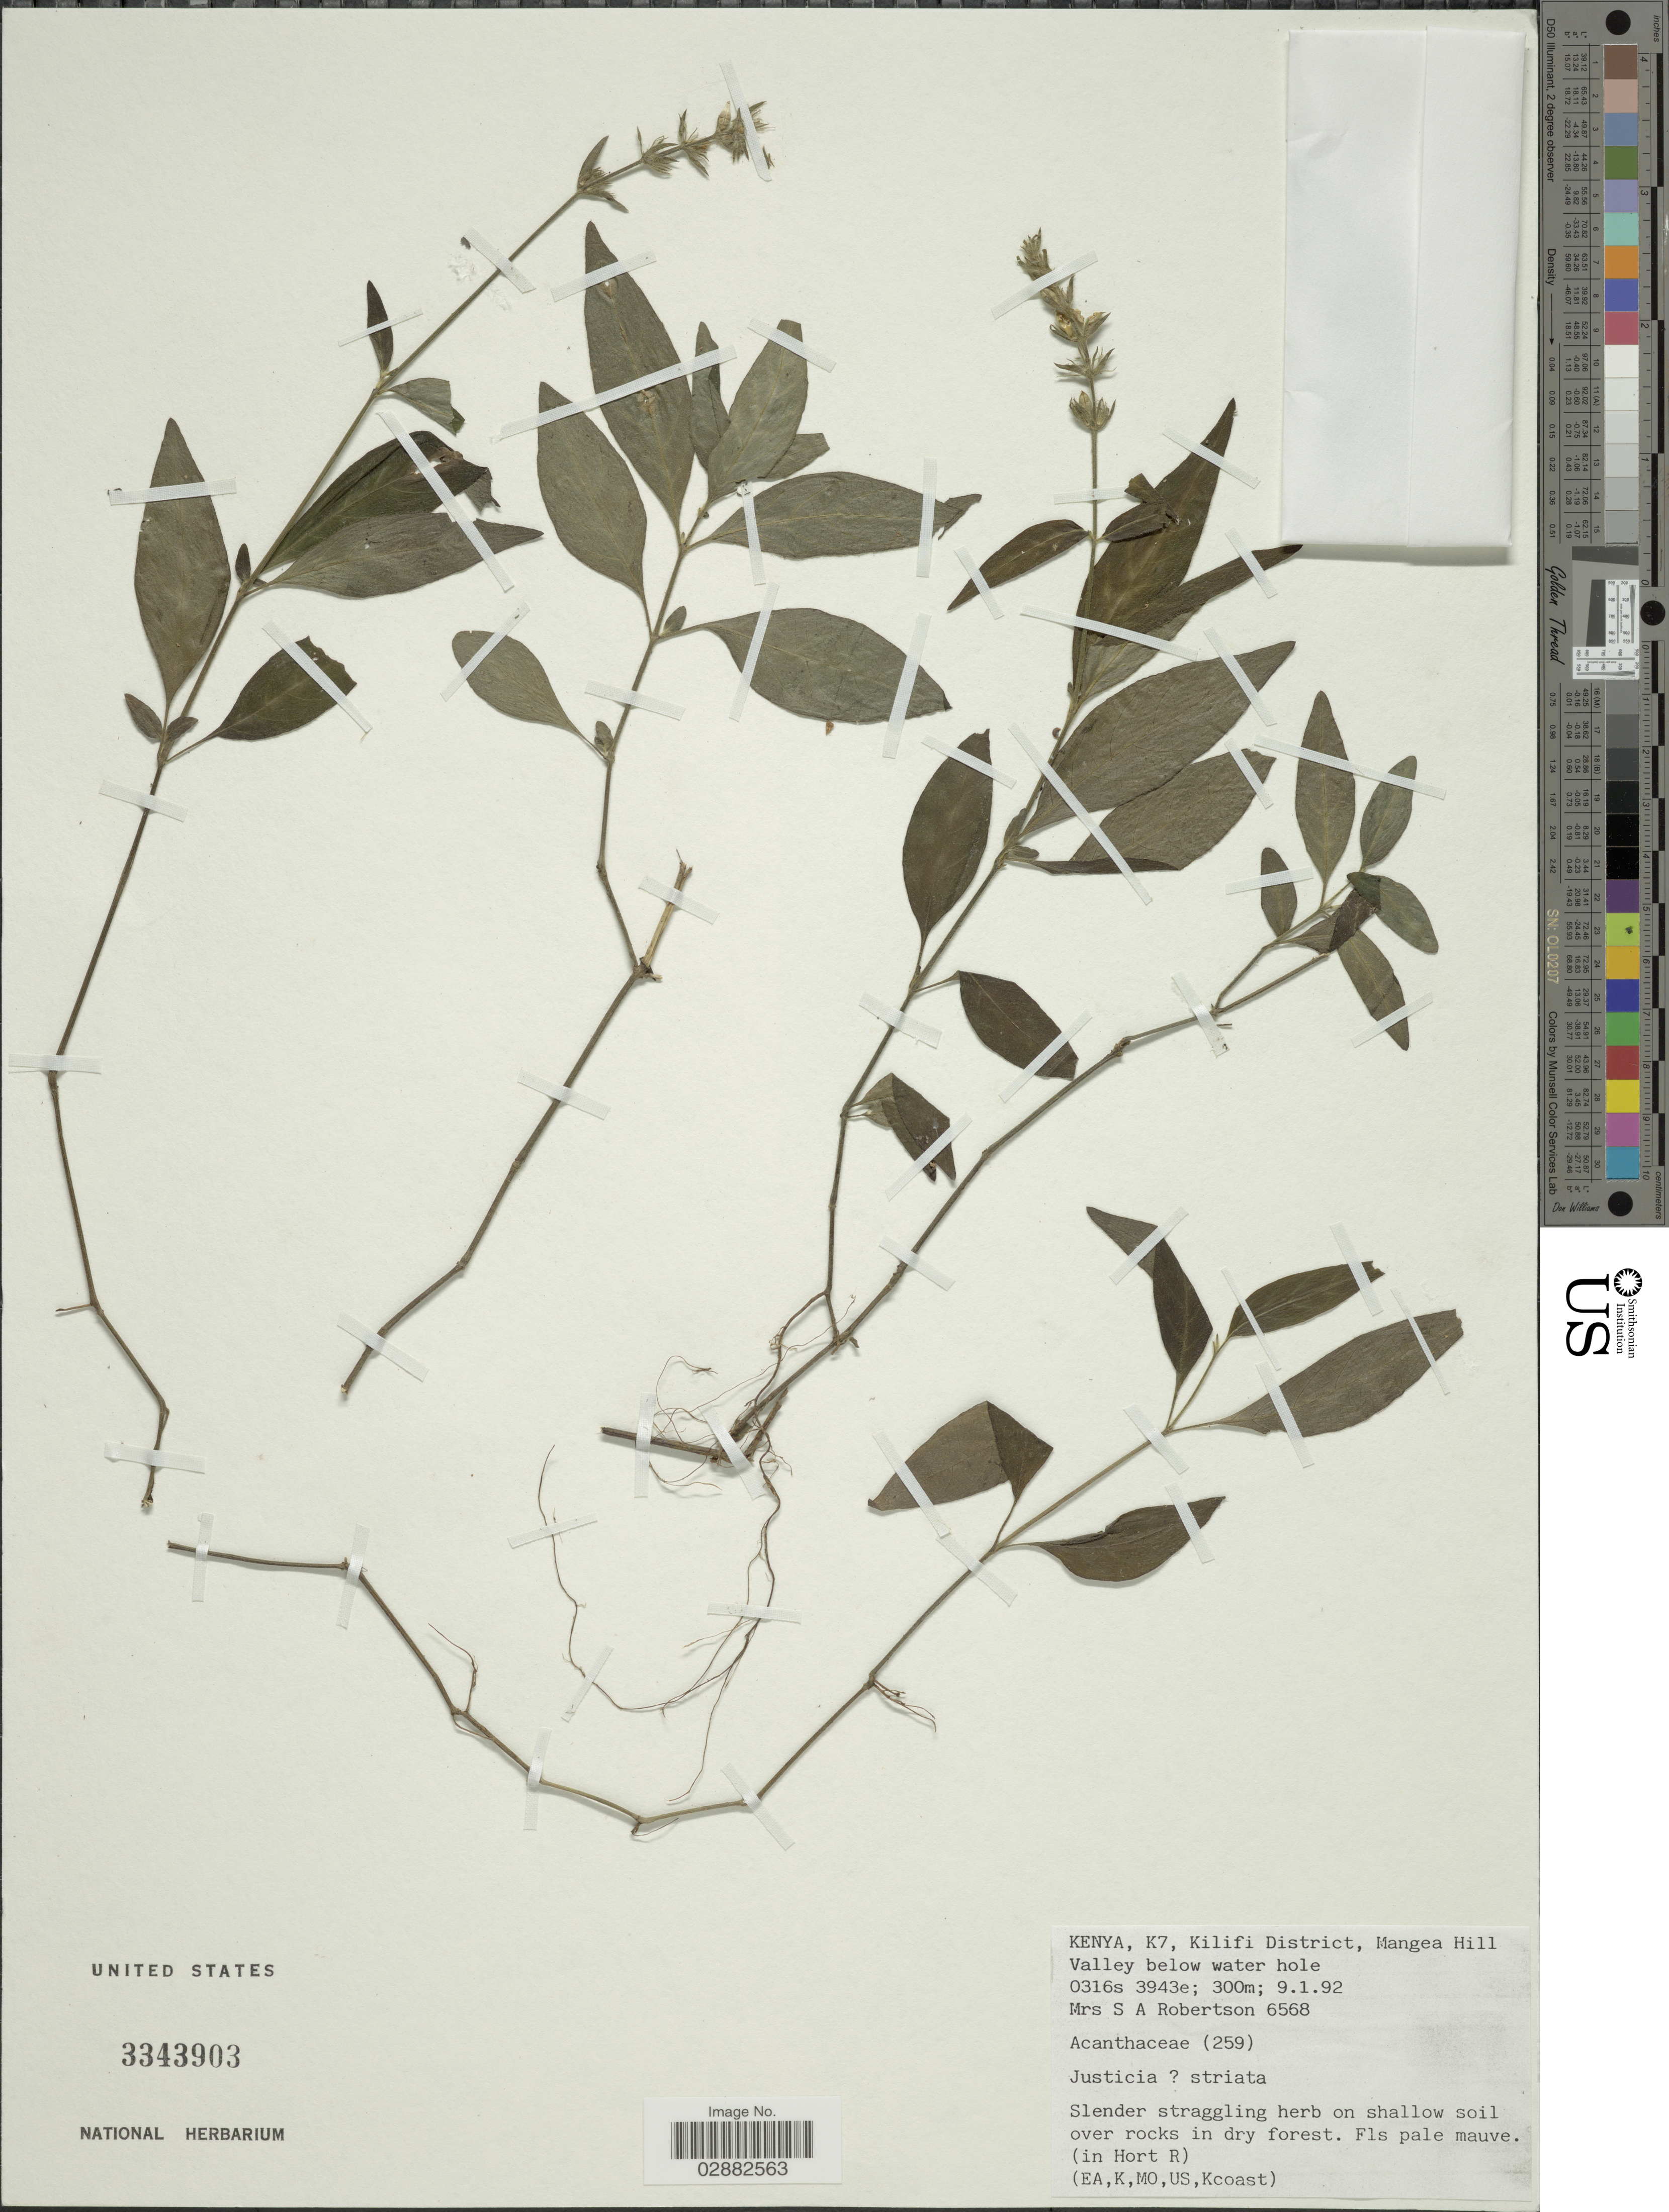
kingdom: Plantae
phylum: Tracheophyta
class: Magnoliopsida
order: Lamiales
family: Acanthaceae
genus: Justicia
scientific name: Justicia striata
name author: D.N. Gibson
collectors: S. Robertson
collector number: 6568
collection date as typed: Transcribed d/m/y: 9/1/92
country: Kenya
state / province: Kilifi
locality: K7, Kilifi District, Mangea Hill, Valley below water hole.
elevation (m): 300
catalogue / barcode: US 3343903